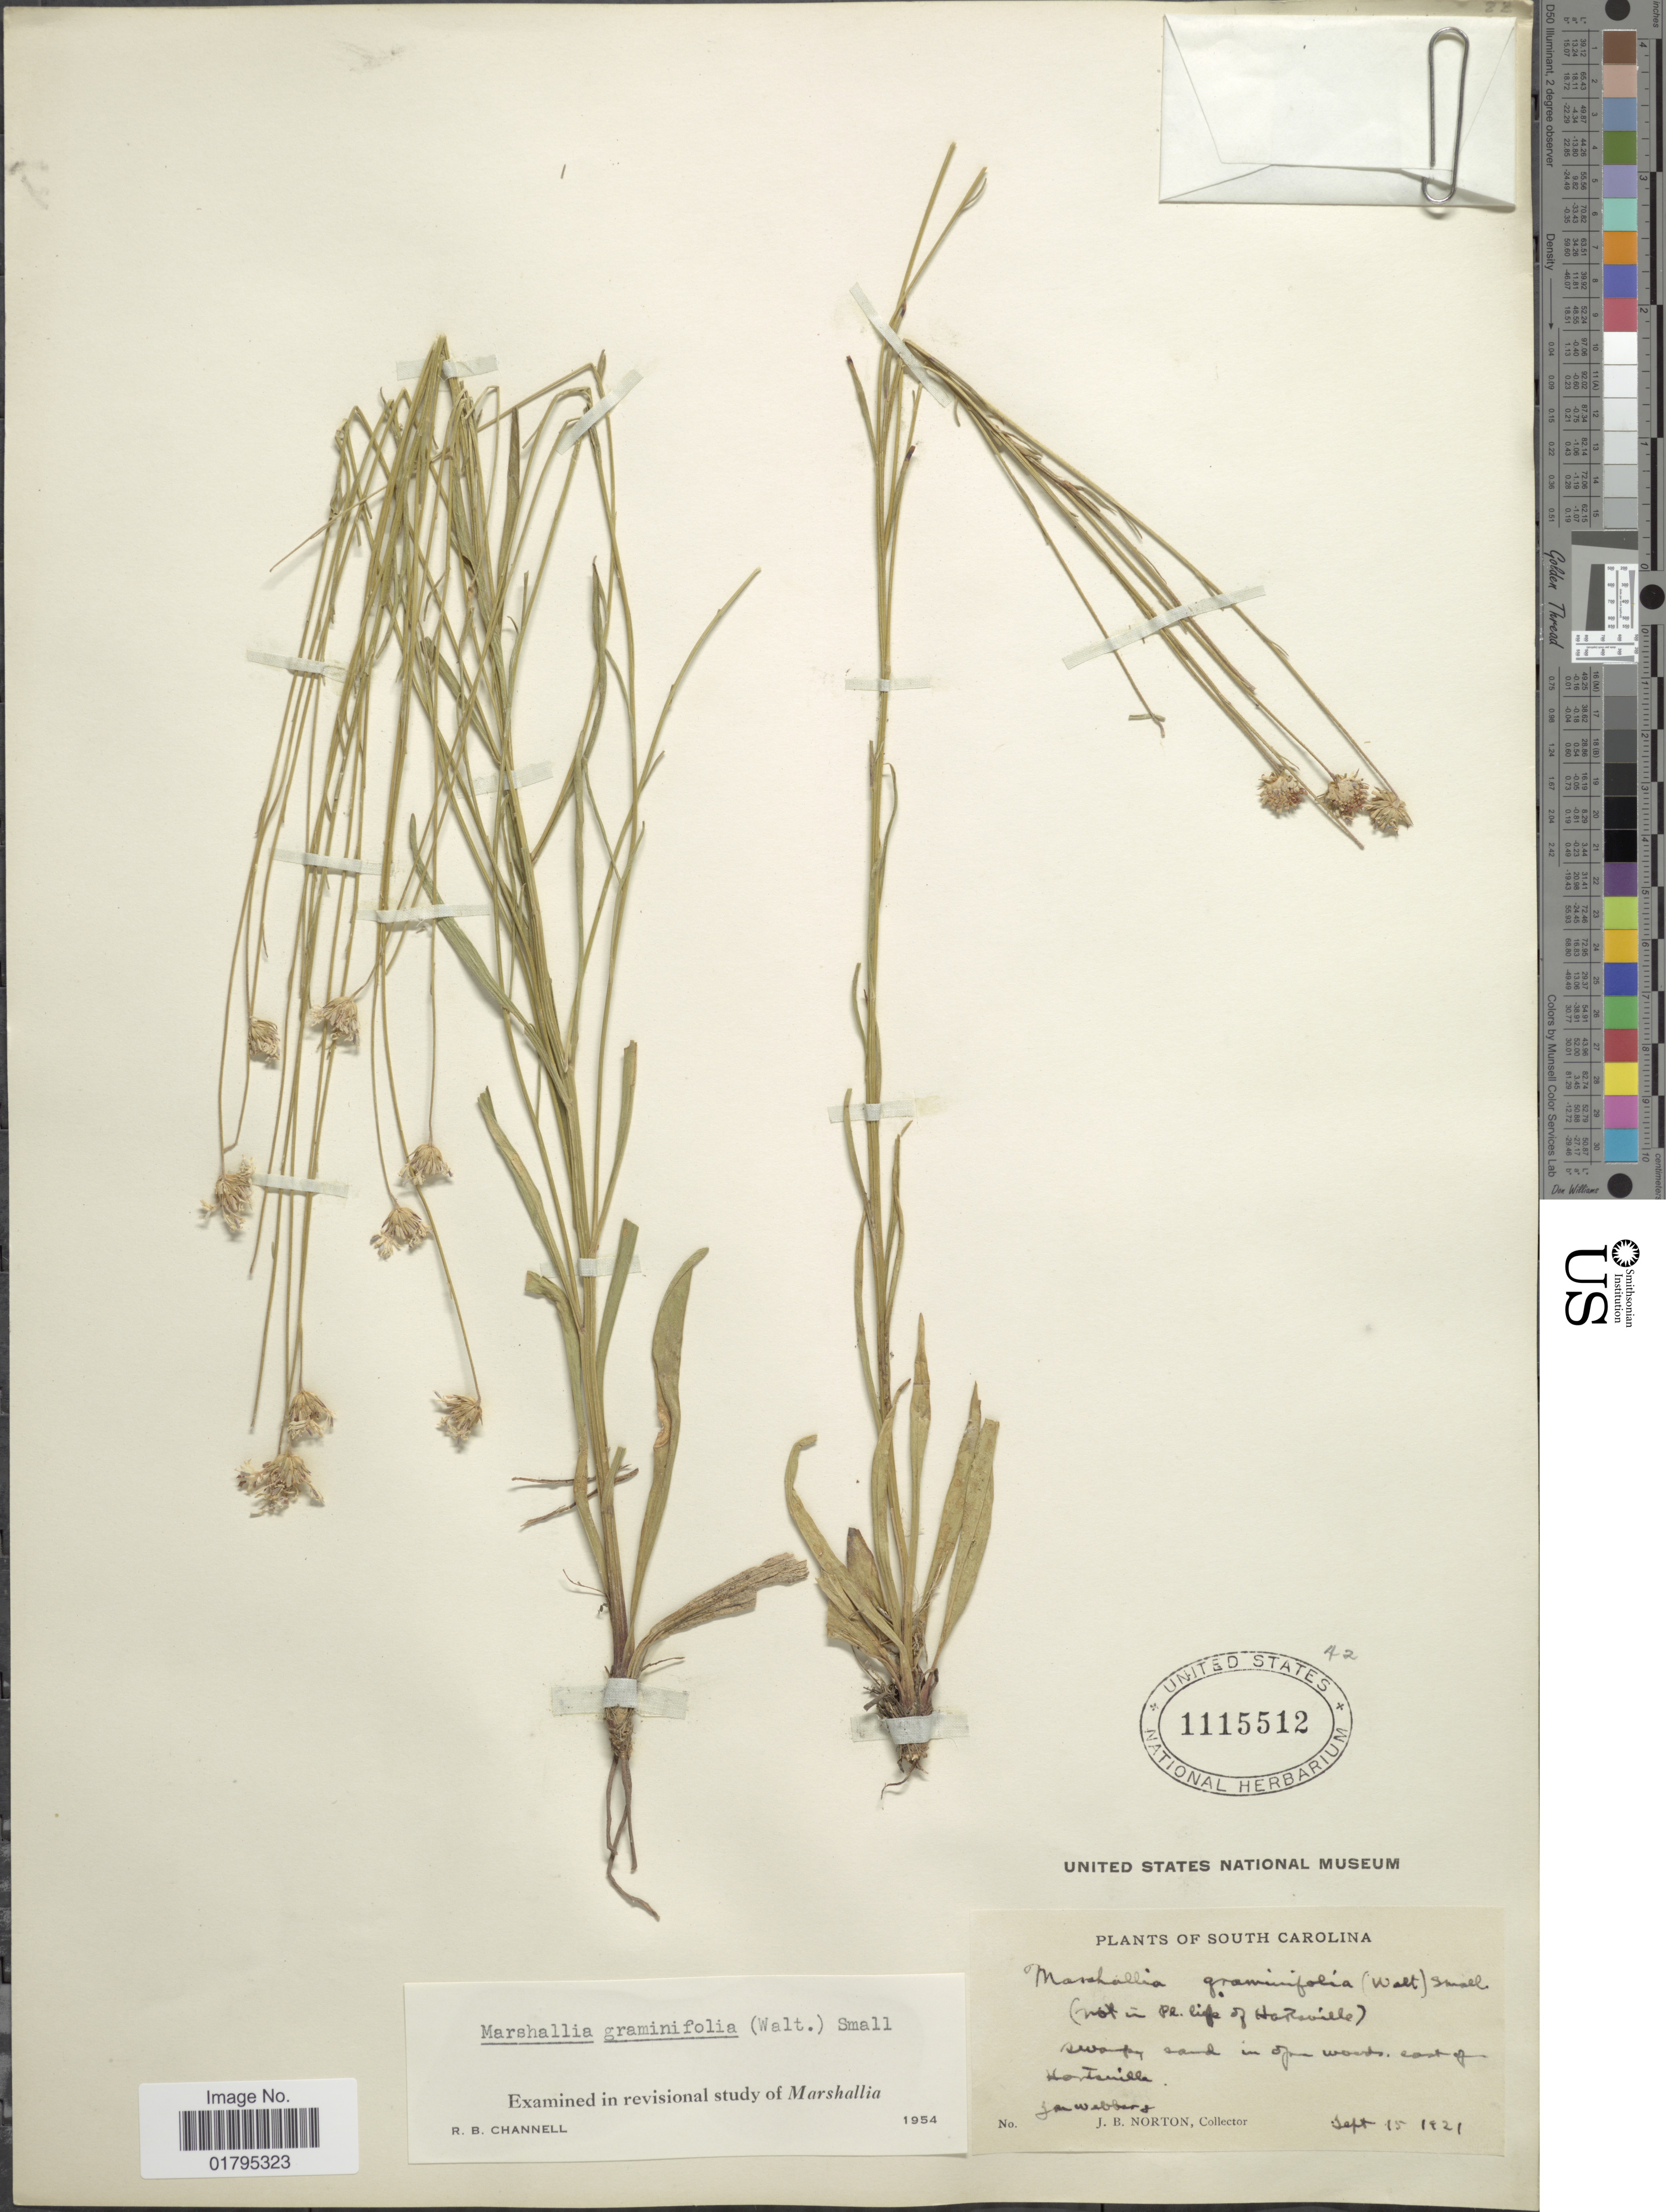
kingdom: Plantae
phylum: Tracheophyta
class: Magnoliopsida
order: Asterales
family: Asteraceae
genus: Marshallia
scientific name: Marshallia graminifolia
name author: (Walter) Small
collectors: J. B. Norton & J. M. Webber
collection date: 1921-09-15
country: United States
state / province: South Carolina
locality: East of Hortsville.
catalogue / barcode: US 1115512